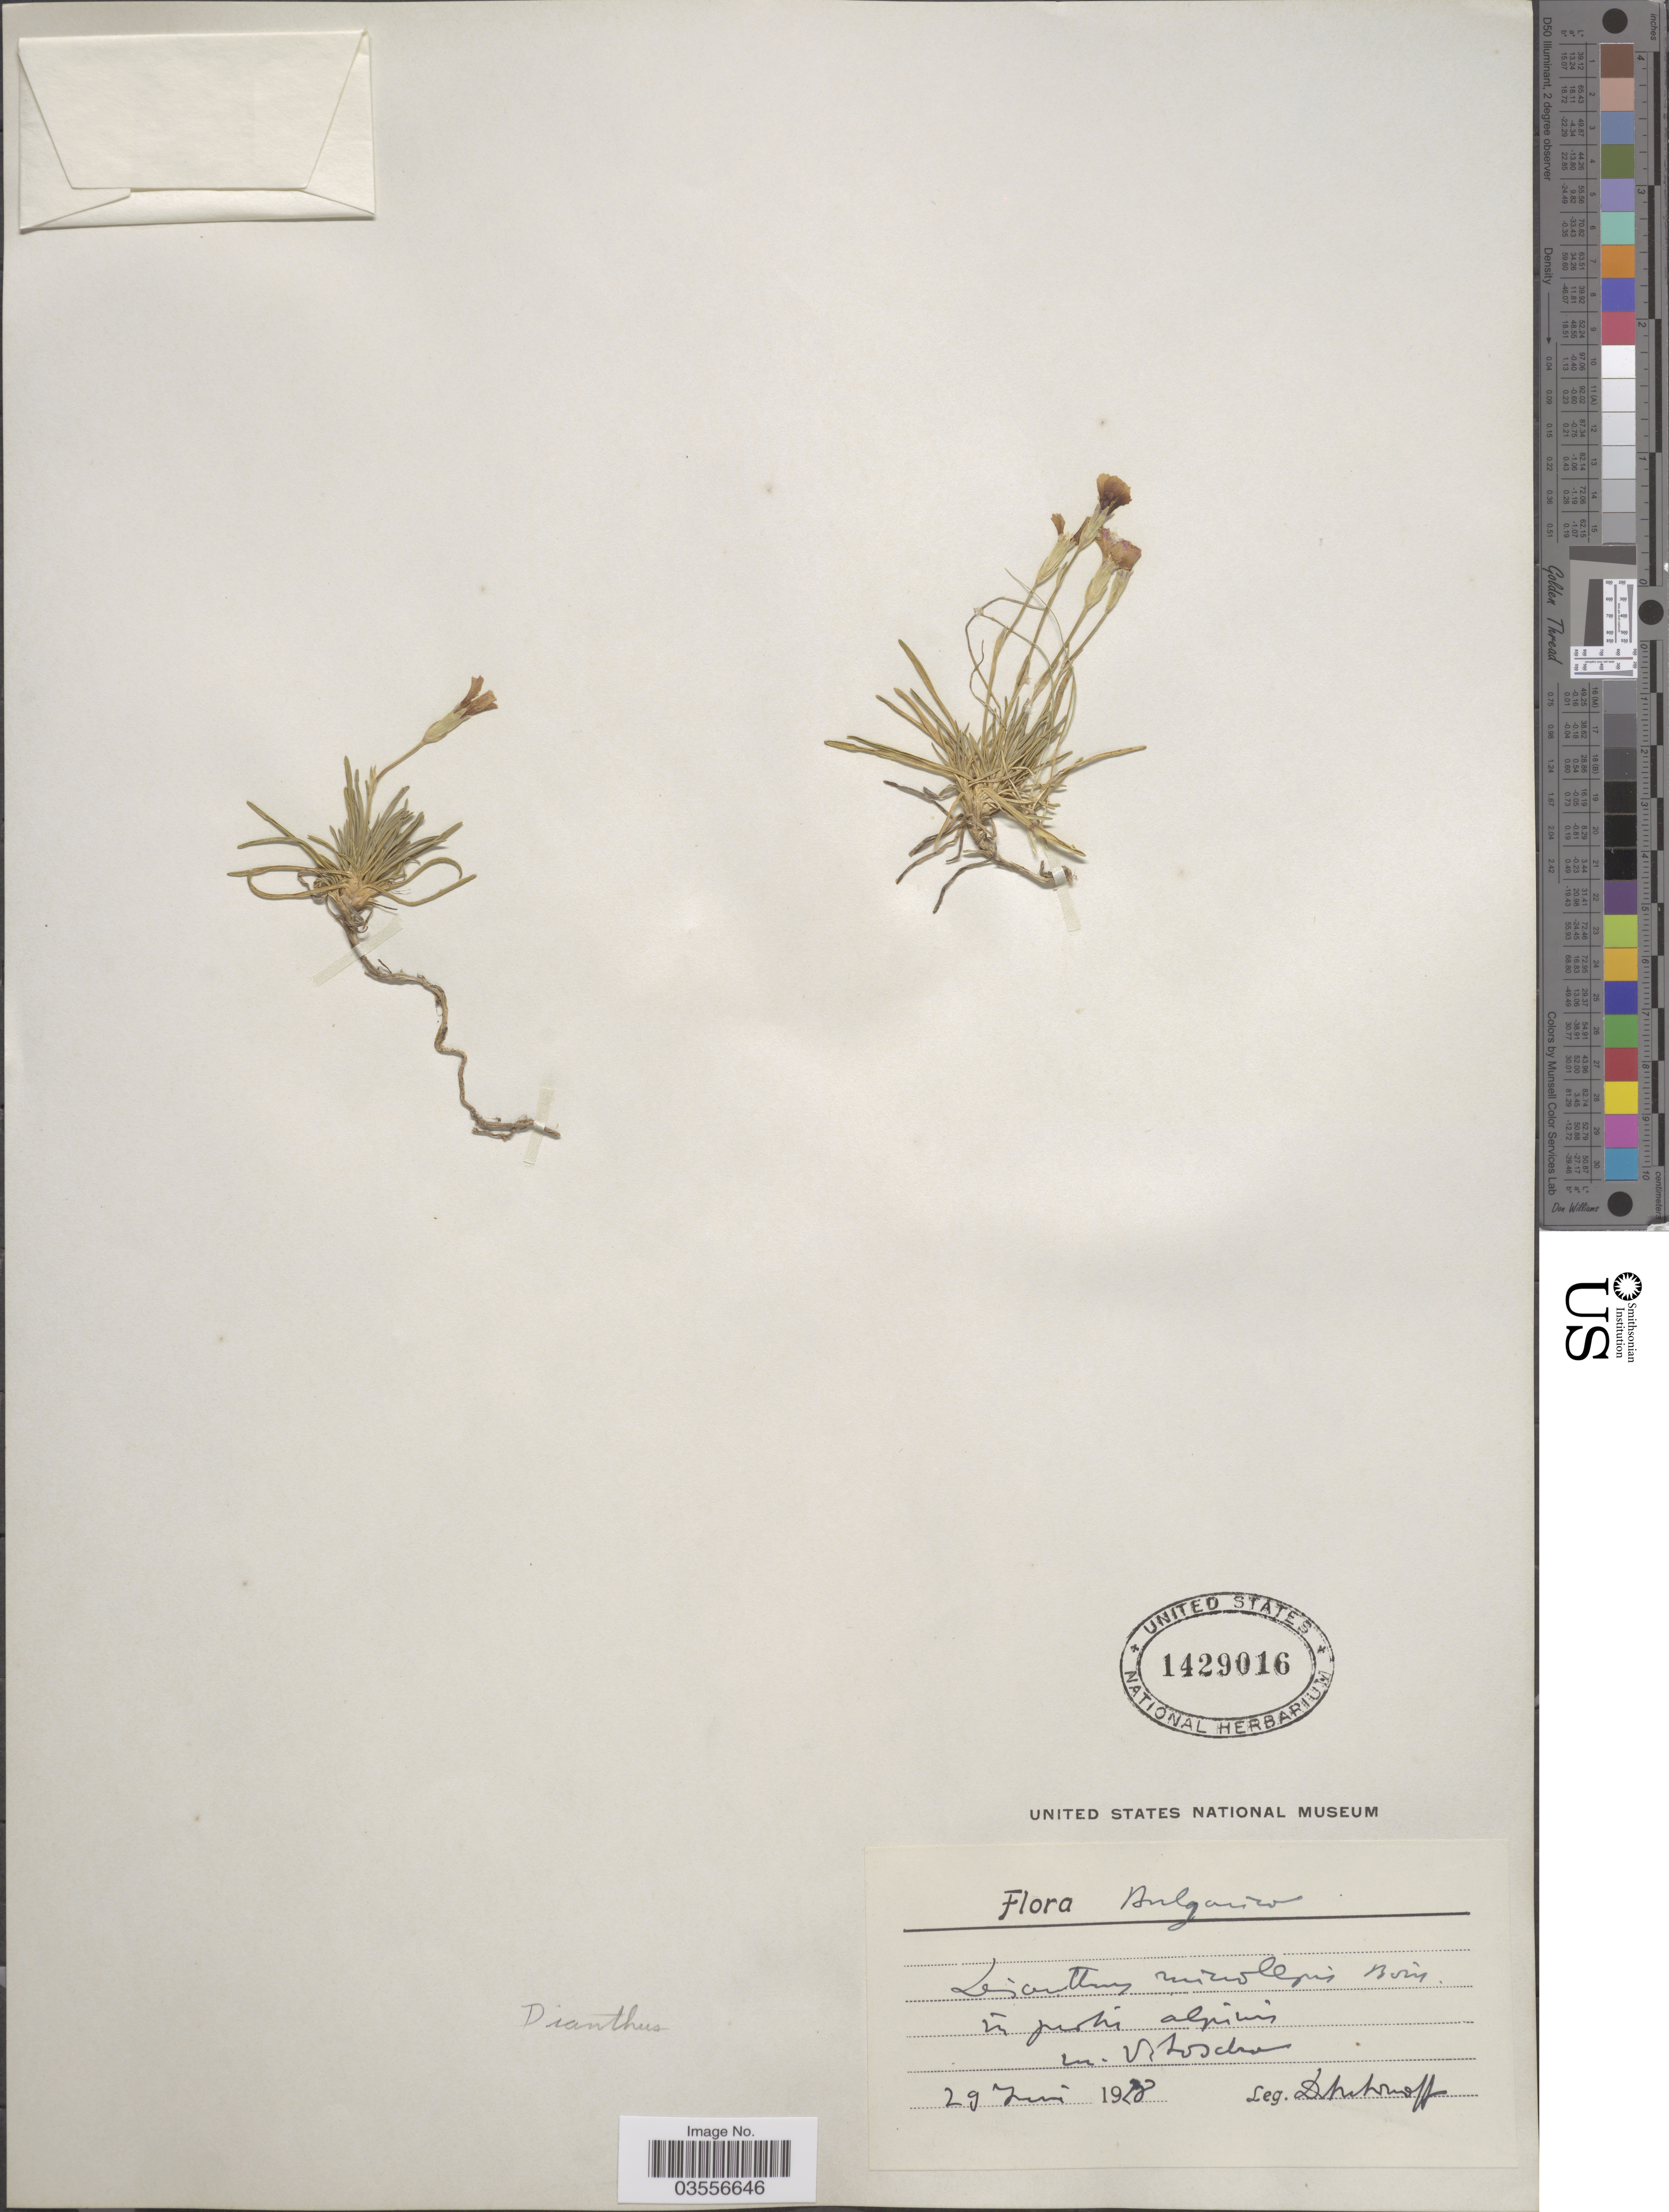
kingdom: Plantae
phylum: Tracheophyta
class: Magnoliopsida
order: Caryophyllales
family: Caryophyllaceae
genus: Dianthus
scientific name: Dianthus microlepis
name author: Boiss.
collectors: D. Antonoff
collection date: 1928-06-29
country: Bulgaria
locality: In pratis alpium m. Stosdan. [interpreted]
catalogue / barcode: US 1429016